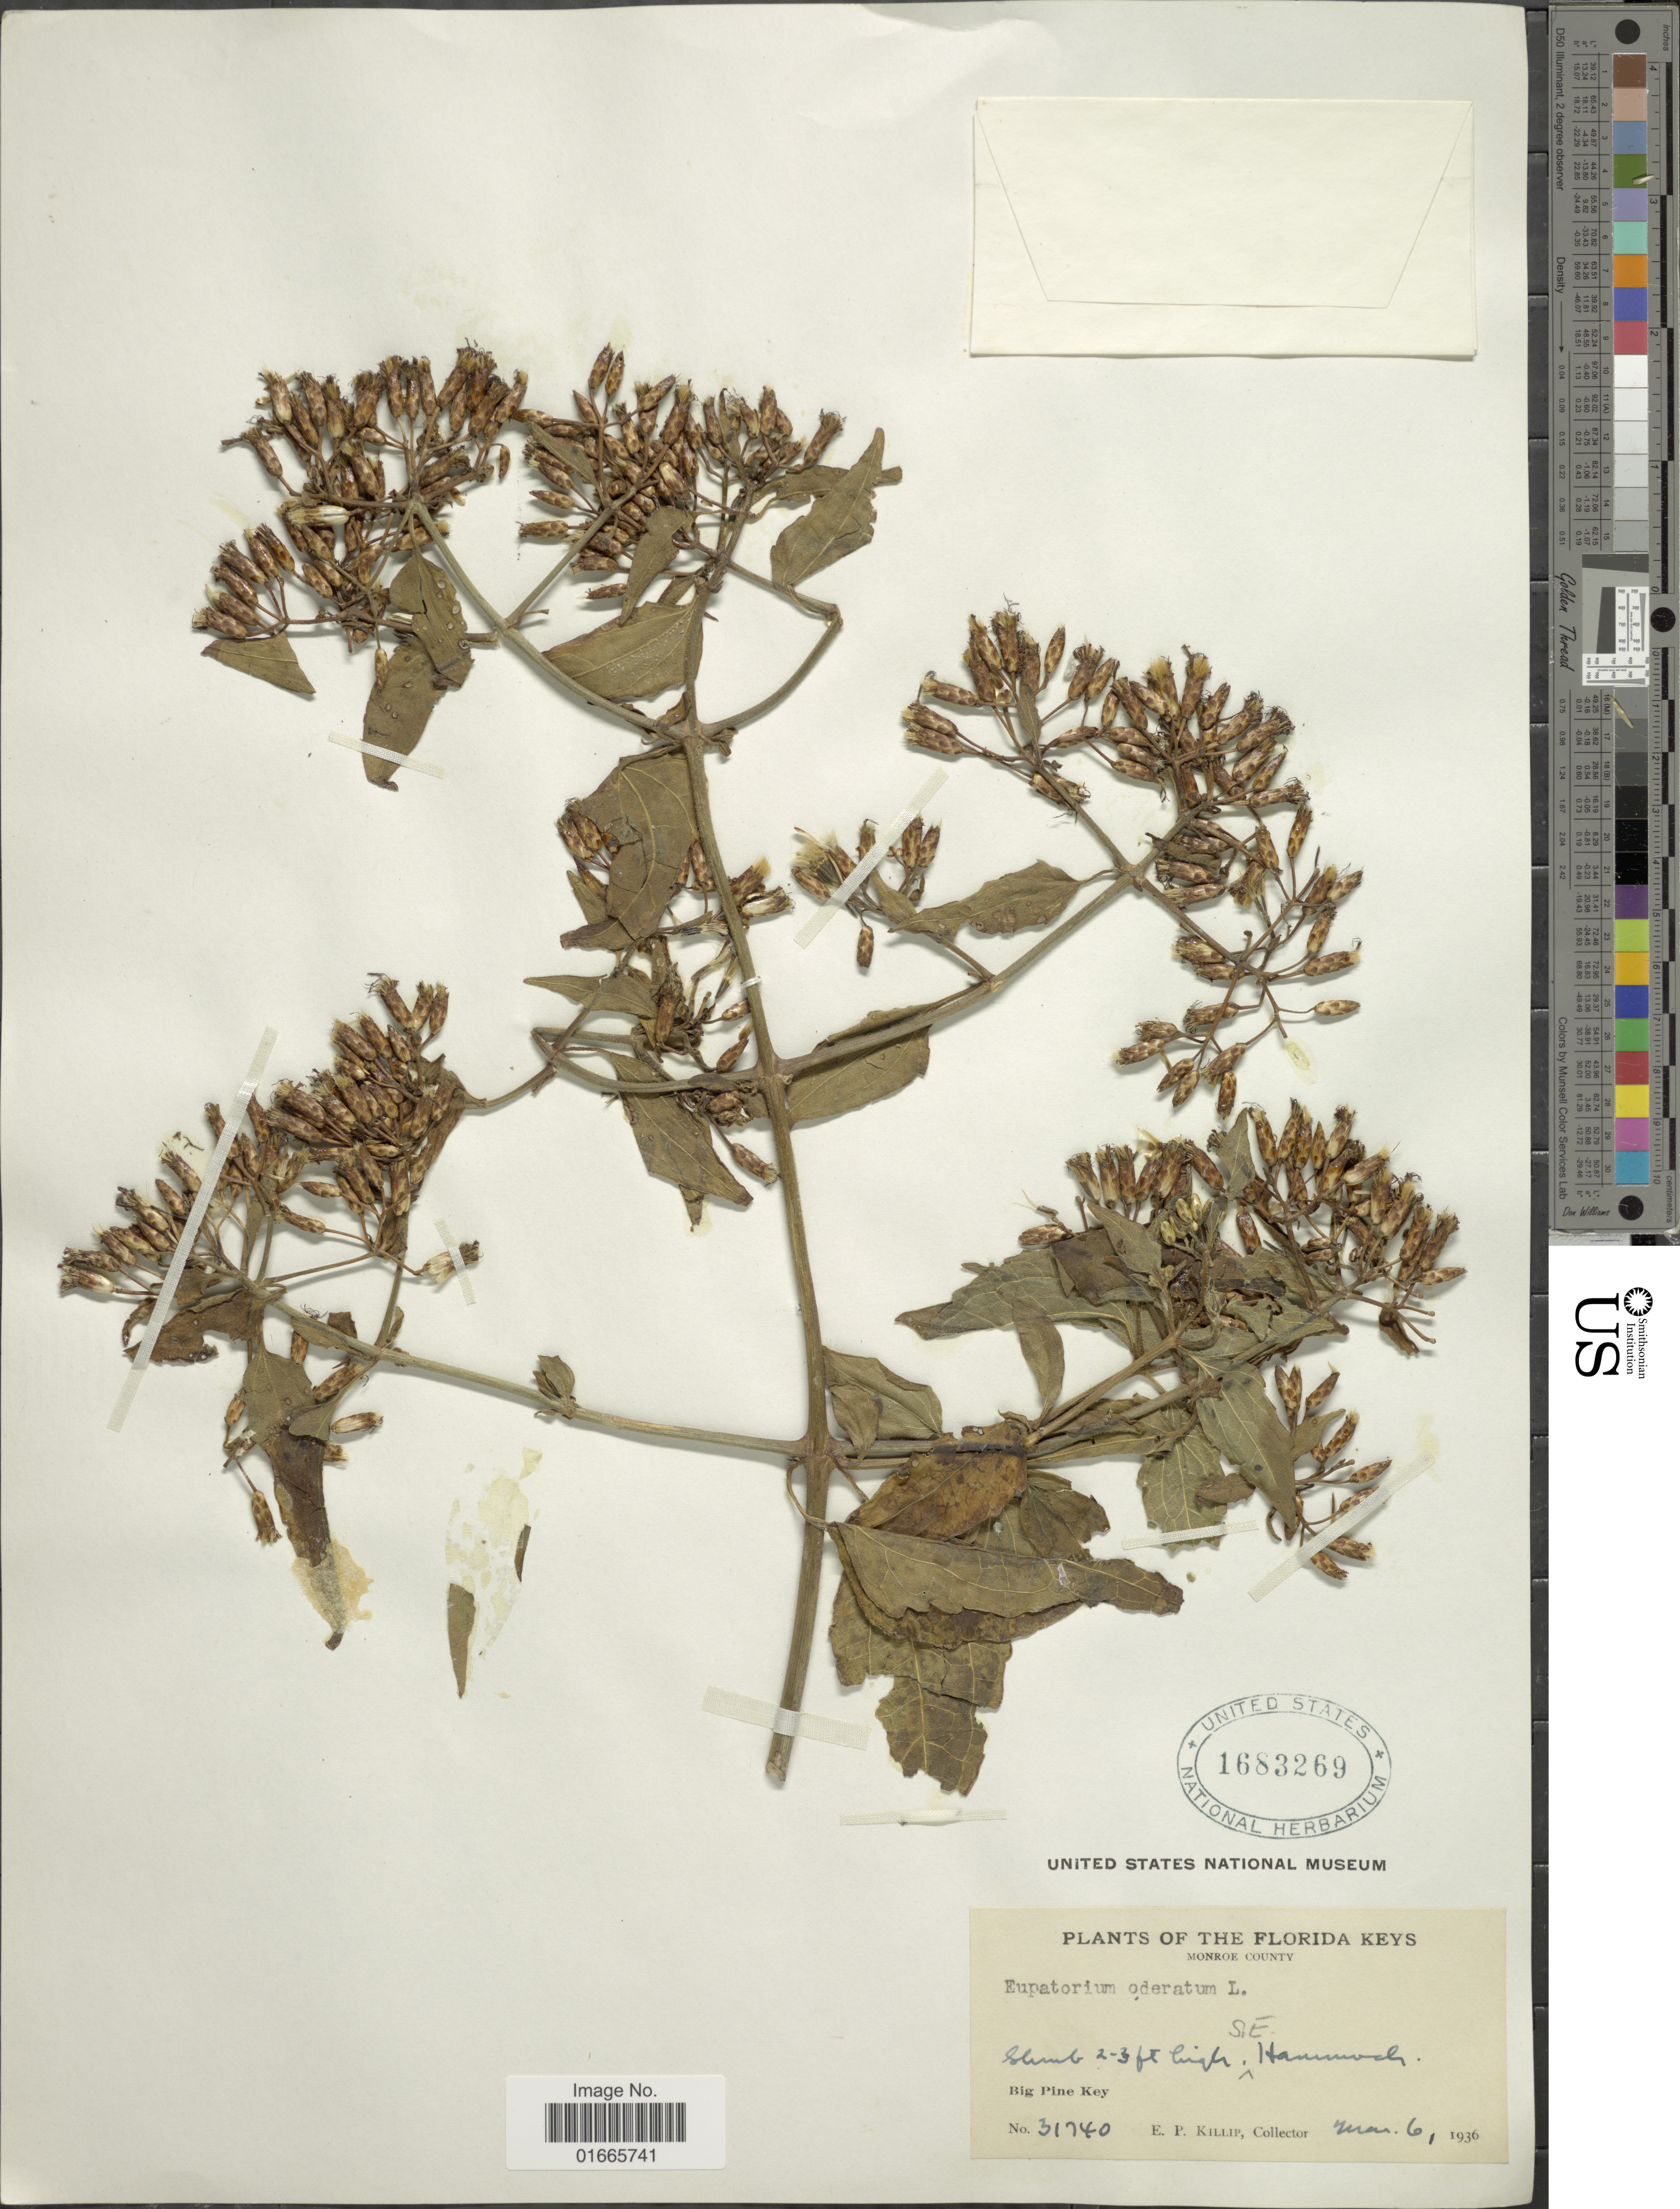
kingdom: Plantae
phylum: Tracheophyta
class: Magnoliopsida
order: Asterales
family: Asteraceae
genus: Chromolaena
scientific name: Chromolaena odorata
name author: (L.) R.M. King & H. Rob.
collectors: E. P. Killip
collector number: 31740*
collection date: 1936-03-06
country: United States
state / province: Florida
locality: Monroe County, Big Pine Key.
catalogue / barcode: US 1683269